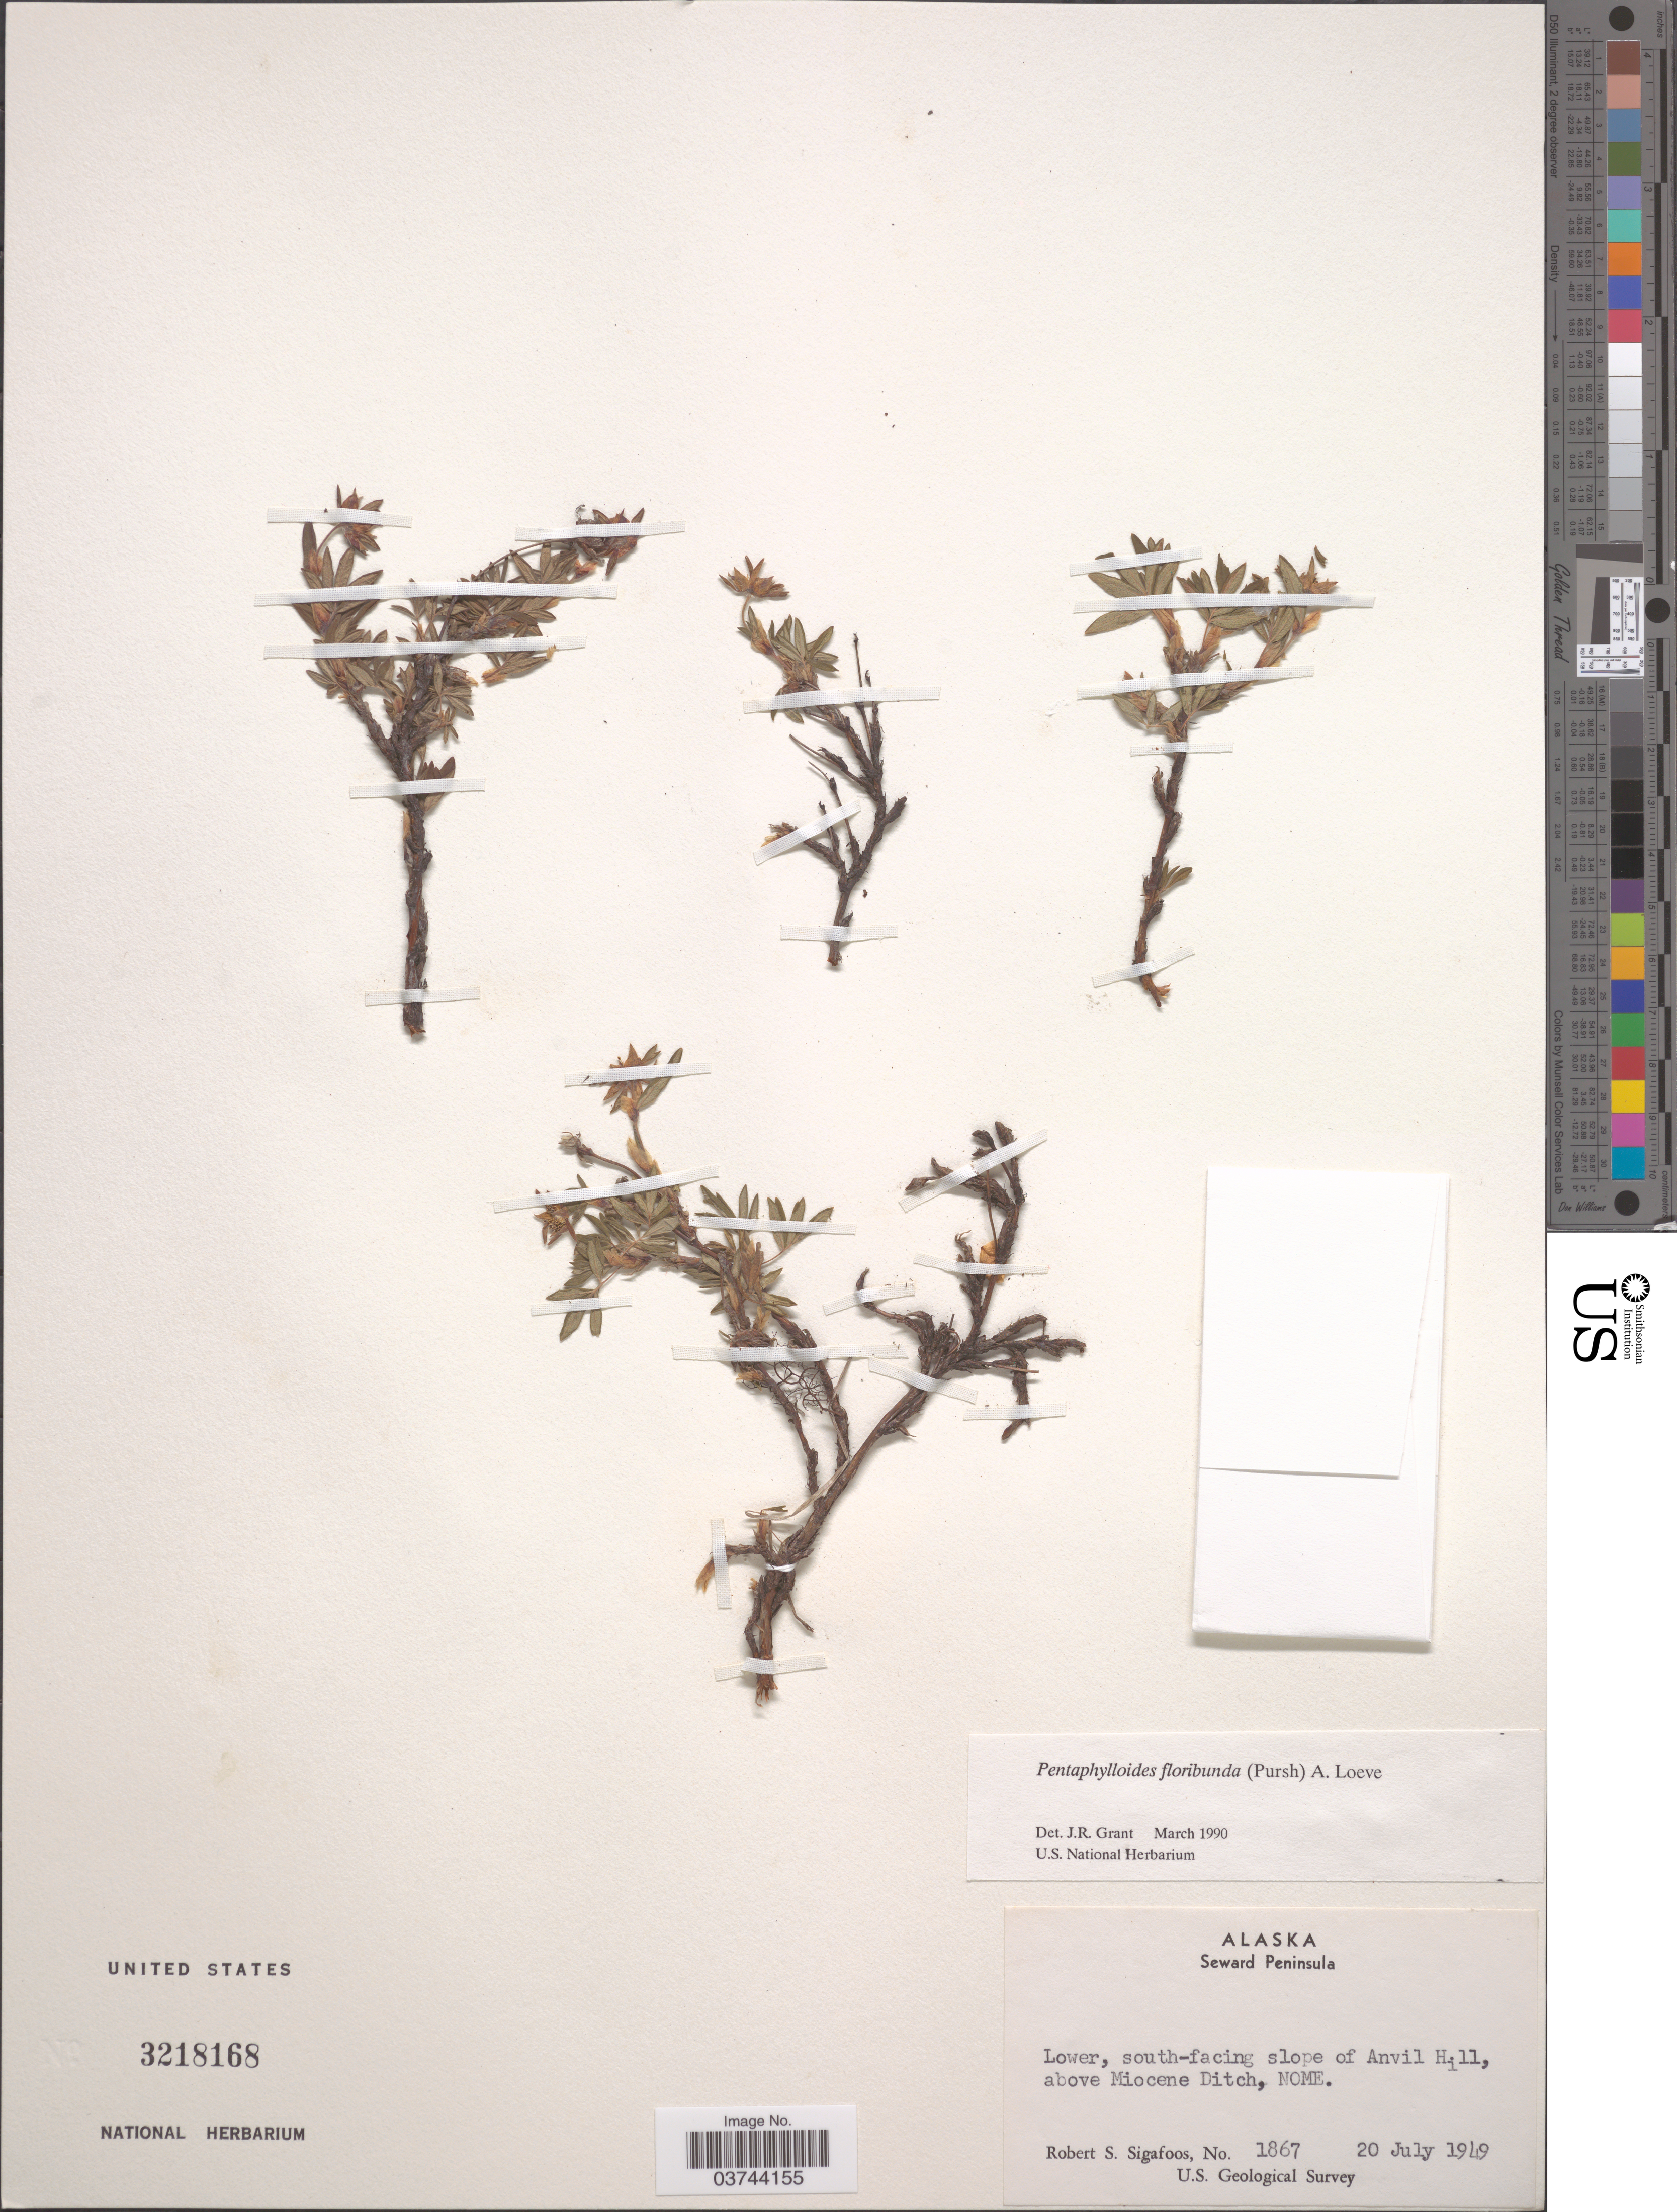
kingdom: Plantae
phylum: Tracheophyta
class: Magnoliopsida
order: Rosales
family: Rosaceae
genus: Dasiphora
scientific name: Dasiphora fruticosa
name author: (L.) Rydb.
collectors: R. Sigafoos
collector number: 1867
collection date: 1949-07-20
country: United States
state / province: Alaska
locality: Seward Peninsula. Lower, south-facing slope of Anvil Hill, above Miocene Ditch, Nome.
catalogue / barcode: US 3218168